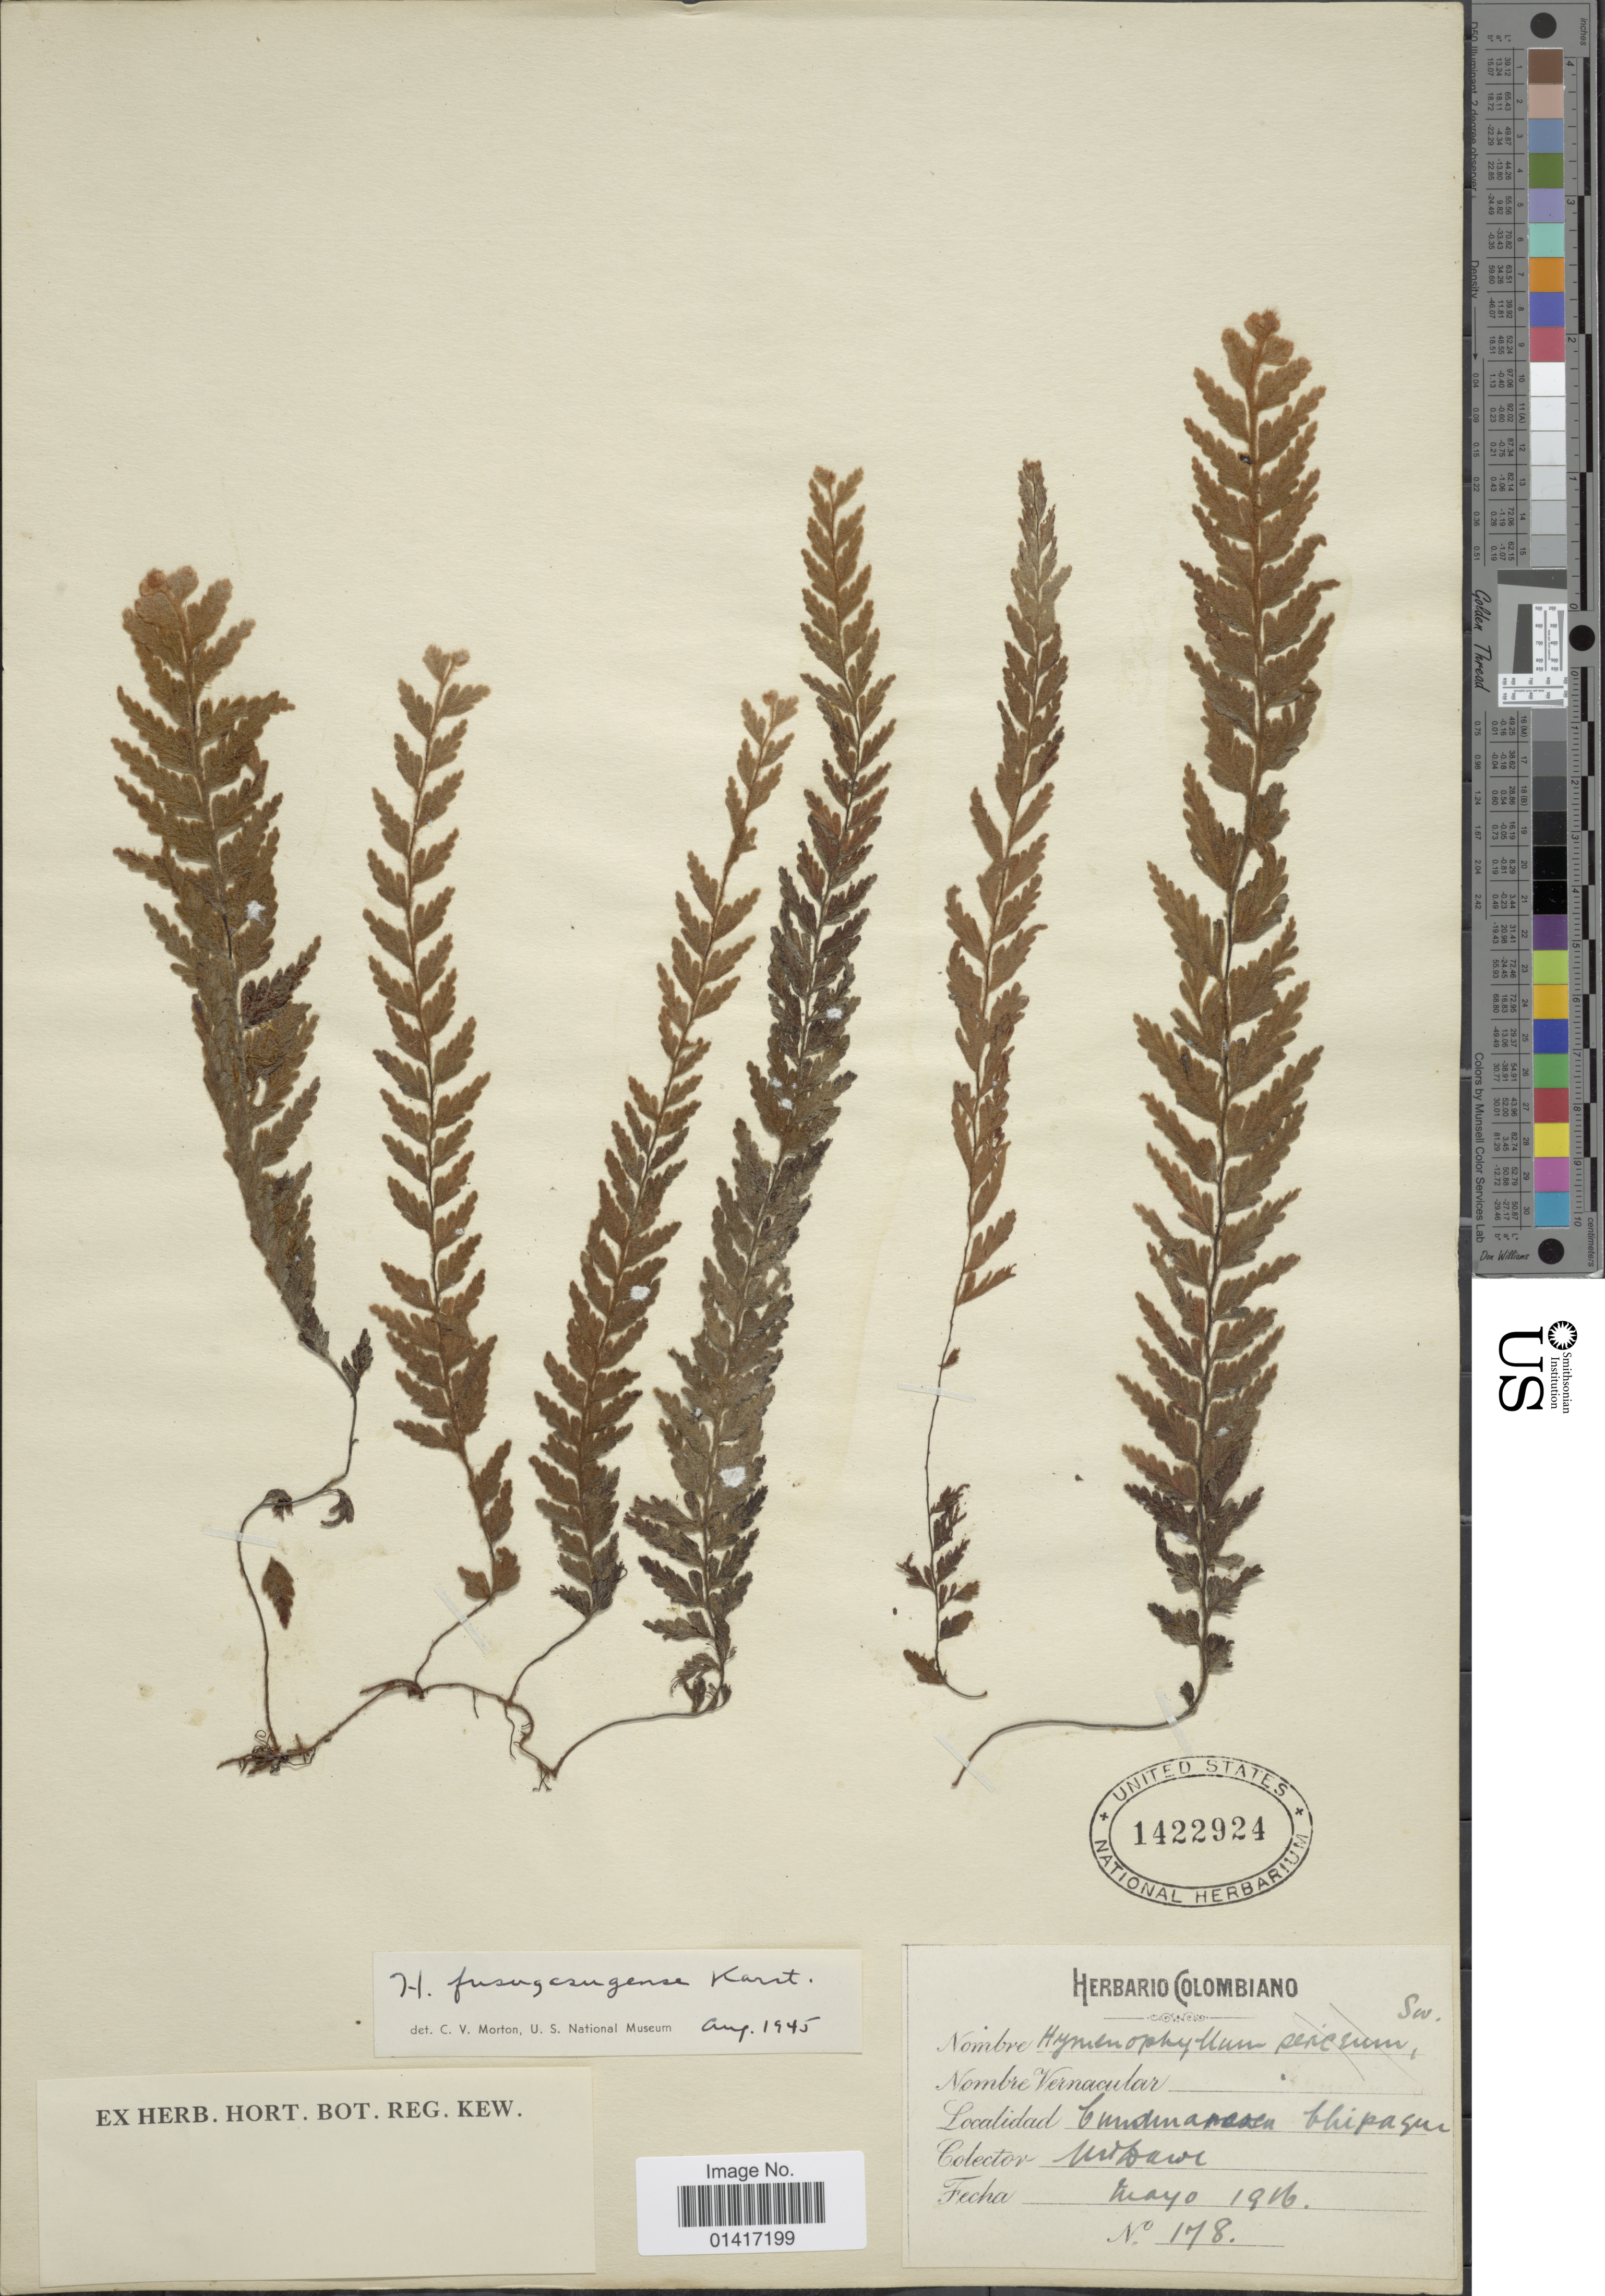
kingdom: Plantae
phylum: Tracheophyta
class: Polypodiopsida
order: Hymenophyllales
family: Hymenophyllaceae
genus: Hymenophyllum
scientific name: Hymenophyllum tomentosum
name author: Kunze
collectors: W. Dawe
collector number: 178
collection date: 1916-05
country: Colombia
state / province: Cundinamarca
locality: Chipaque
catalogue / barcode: US 1422924